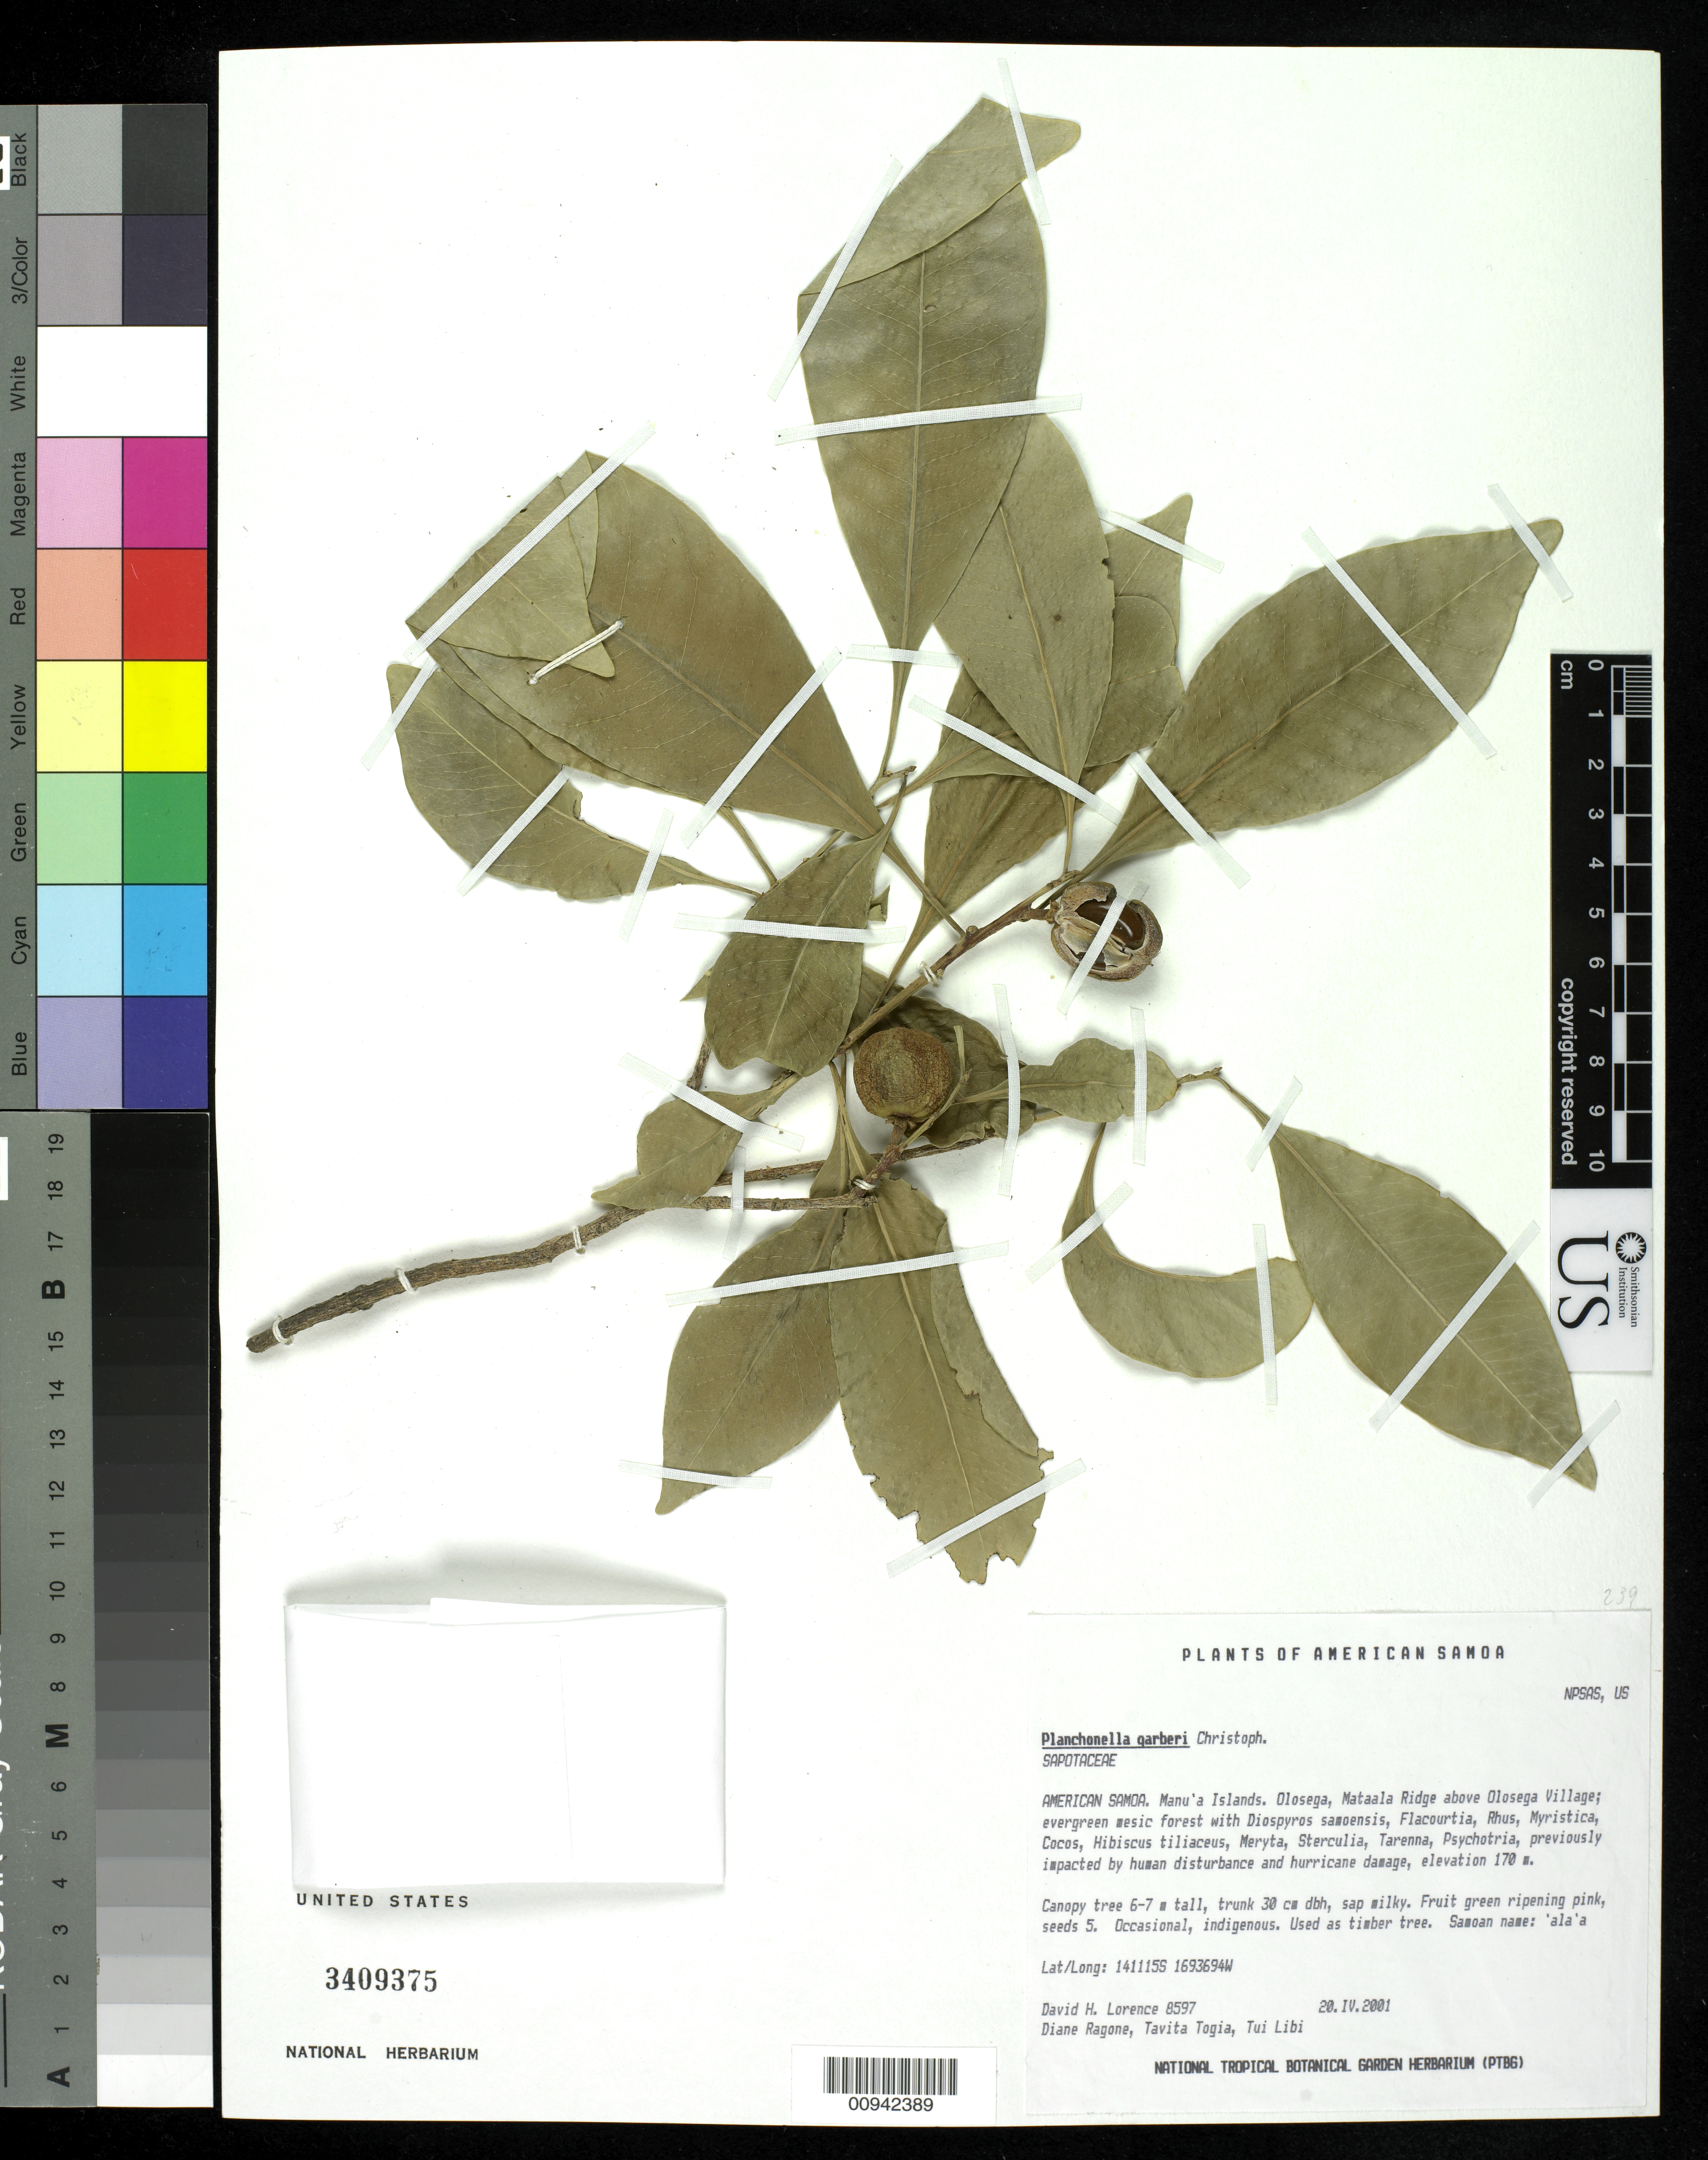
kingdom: Plantae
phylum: Tracheophyta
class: Magnoliopsida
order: Ericales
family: Sapotaceae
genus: Planchonella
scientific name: Planchonella garberi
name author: Christoph.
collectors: D. Lorence & D. Ragone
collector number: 8597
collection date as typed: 20 Apr 2001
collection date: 2001-04-20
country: American Samoa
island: Olosega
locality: Mataala Ridge above Olosega Village;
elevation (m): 170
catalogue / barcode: US 3409375